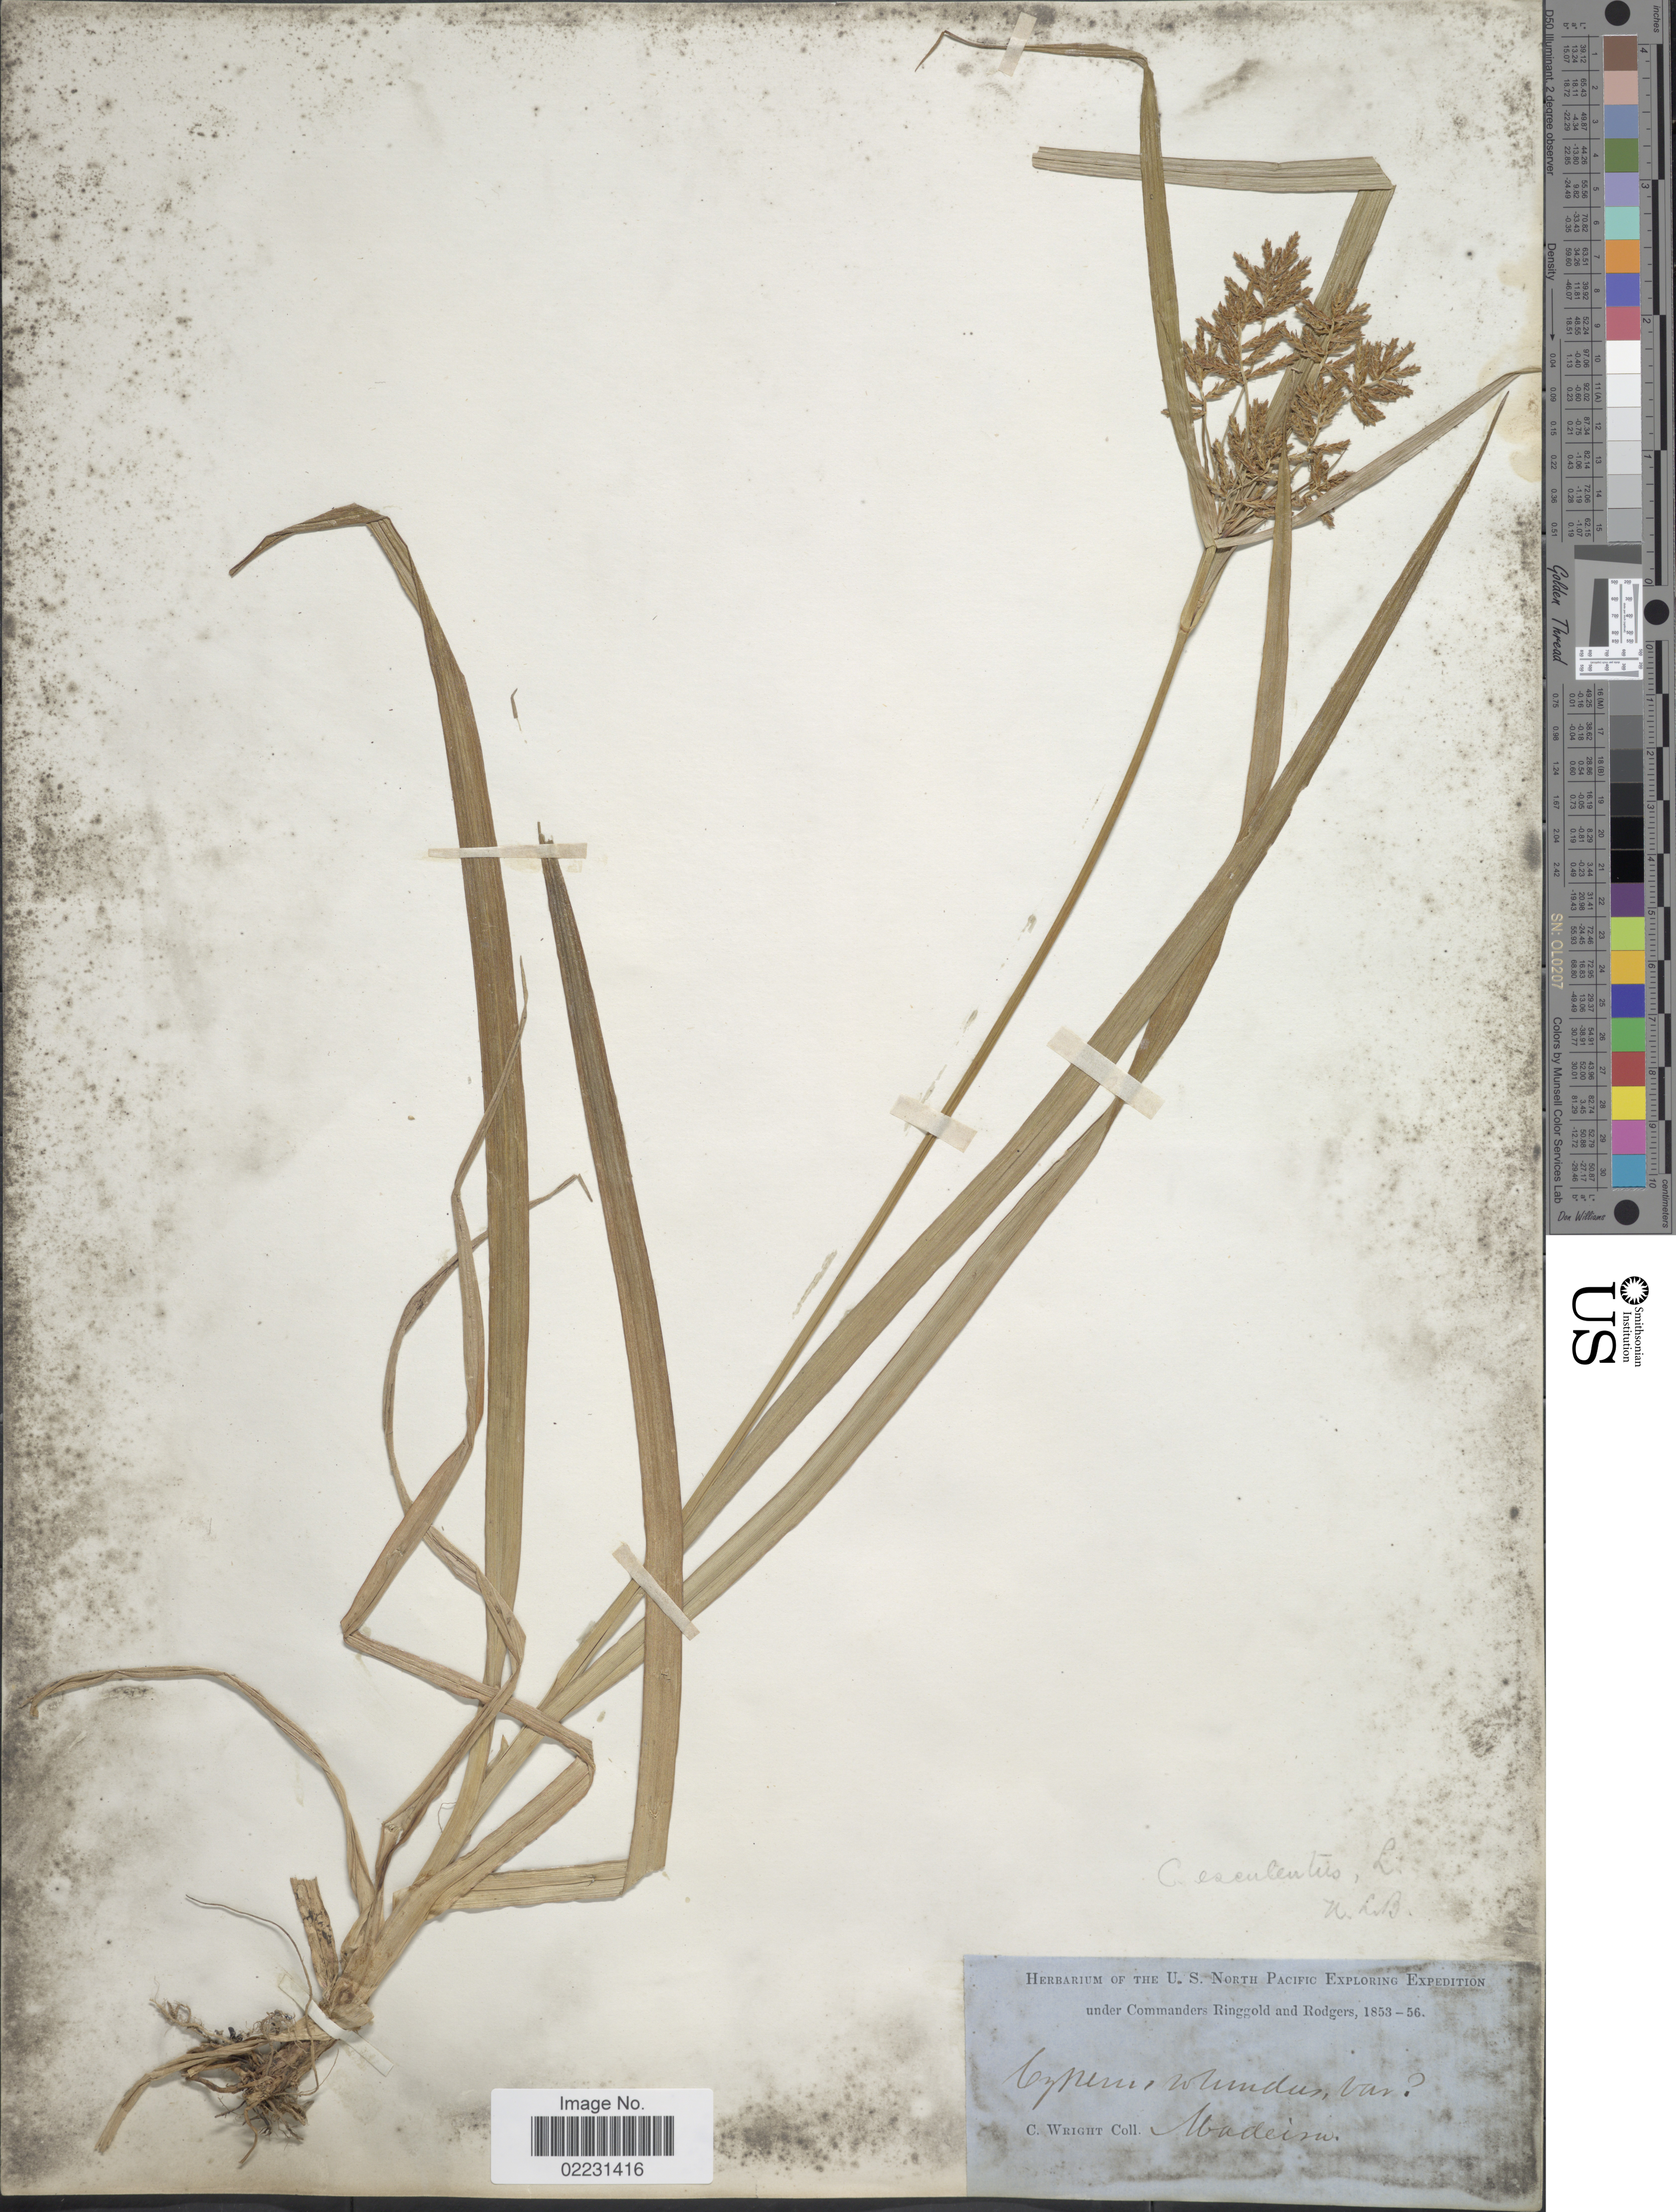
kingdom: Plantae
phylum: Tracheophyta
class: Liliopsida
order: Poales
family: Cyperaceae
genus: Cyperus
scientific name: Cyperus esculentus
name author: L.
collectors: C. Wright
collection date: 1853/1856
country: Portugal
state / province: Madeira (Aut. Reg.)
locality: Madeira